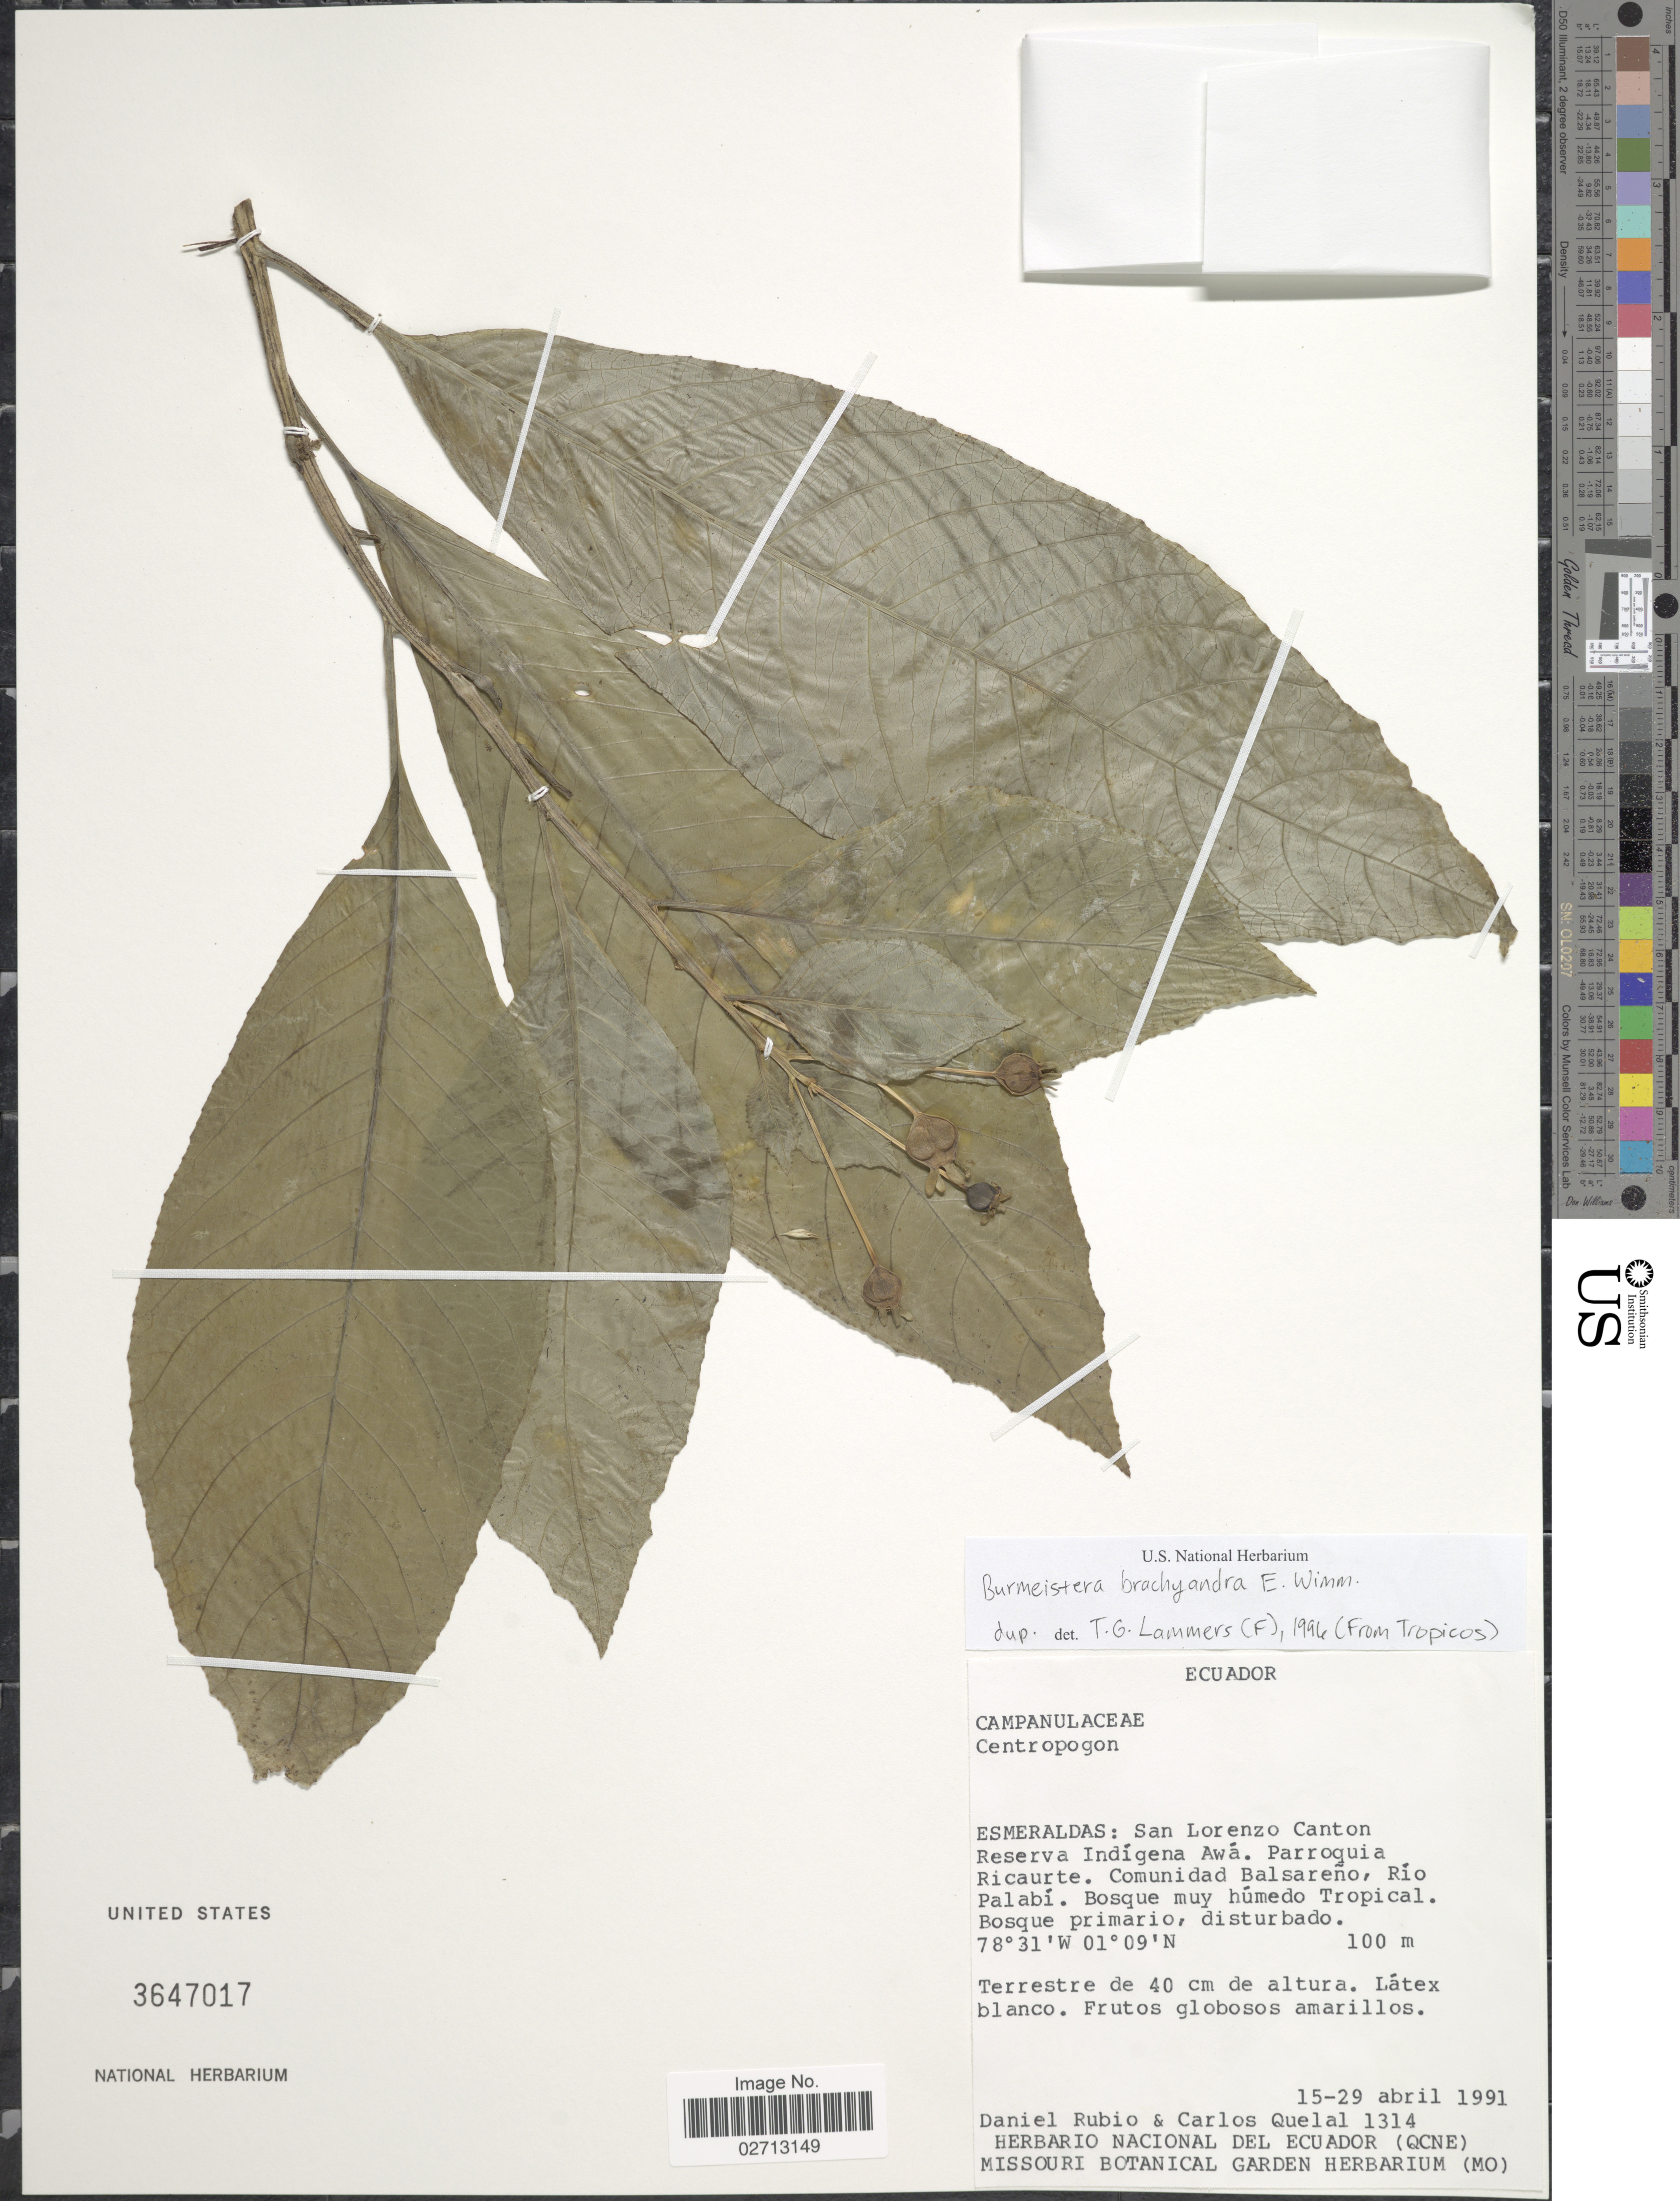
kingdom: Plantae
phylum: Tracheophyta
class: Magnoliopsida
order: Asterales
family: Campanulaceae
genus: Burmeistera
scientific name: Burmeistera brachyandra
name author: E. Wimm. in Engl.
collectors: D. Rubio & C. Quelal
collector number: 1314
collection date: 1991-04-15/1991-04-29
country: Ecuador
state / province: Esmeraldas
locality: San Lorenzo Canton Reserva Indigena Awa. Parroquia Ricaurte. Comunidad Balsareno, Rio Palabi.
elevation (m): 100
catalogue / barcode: US 3647017